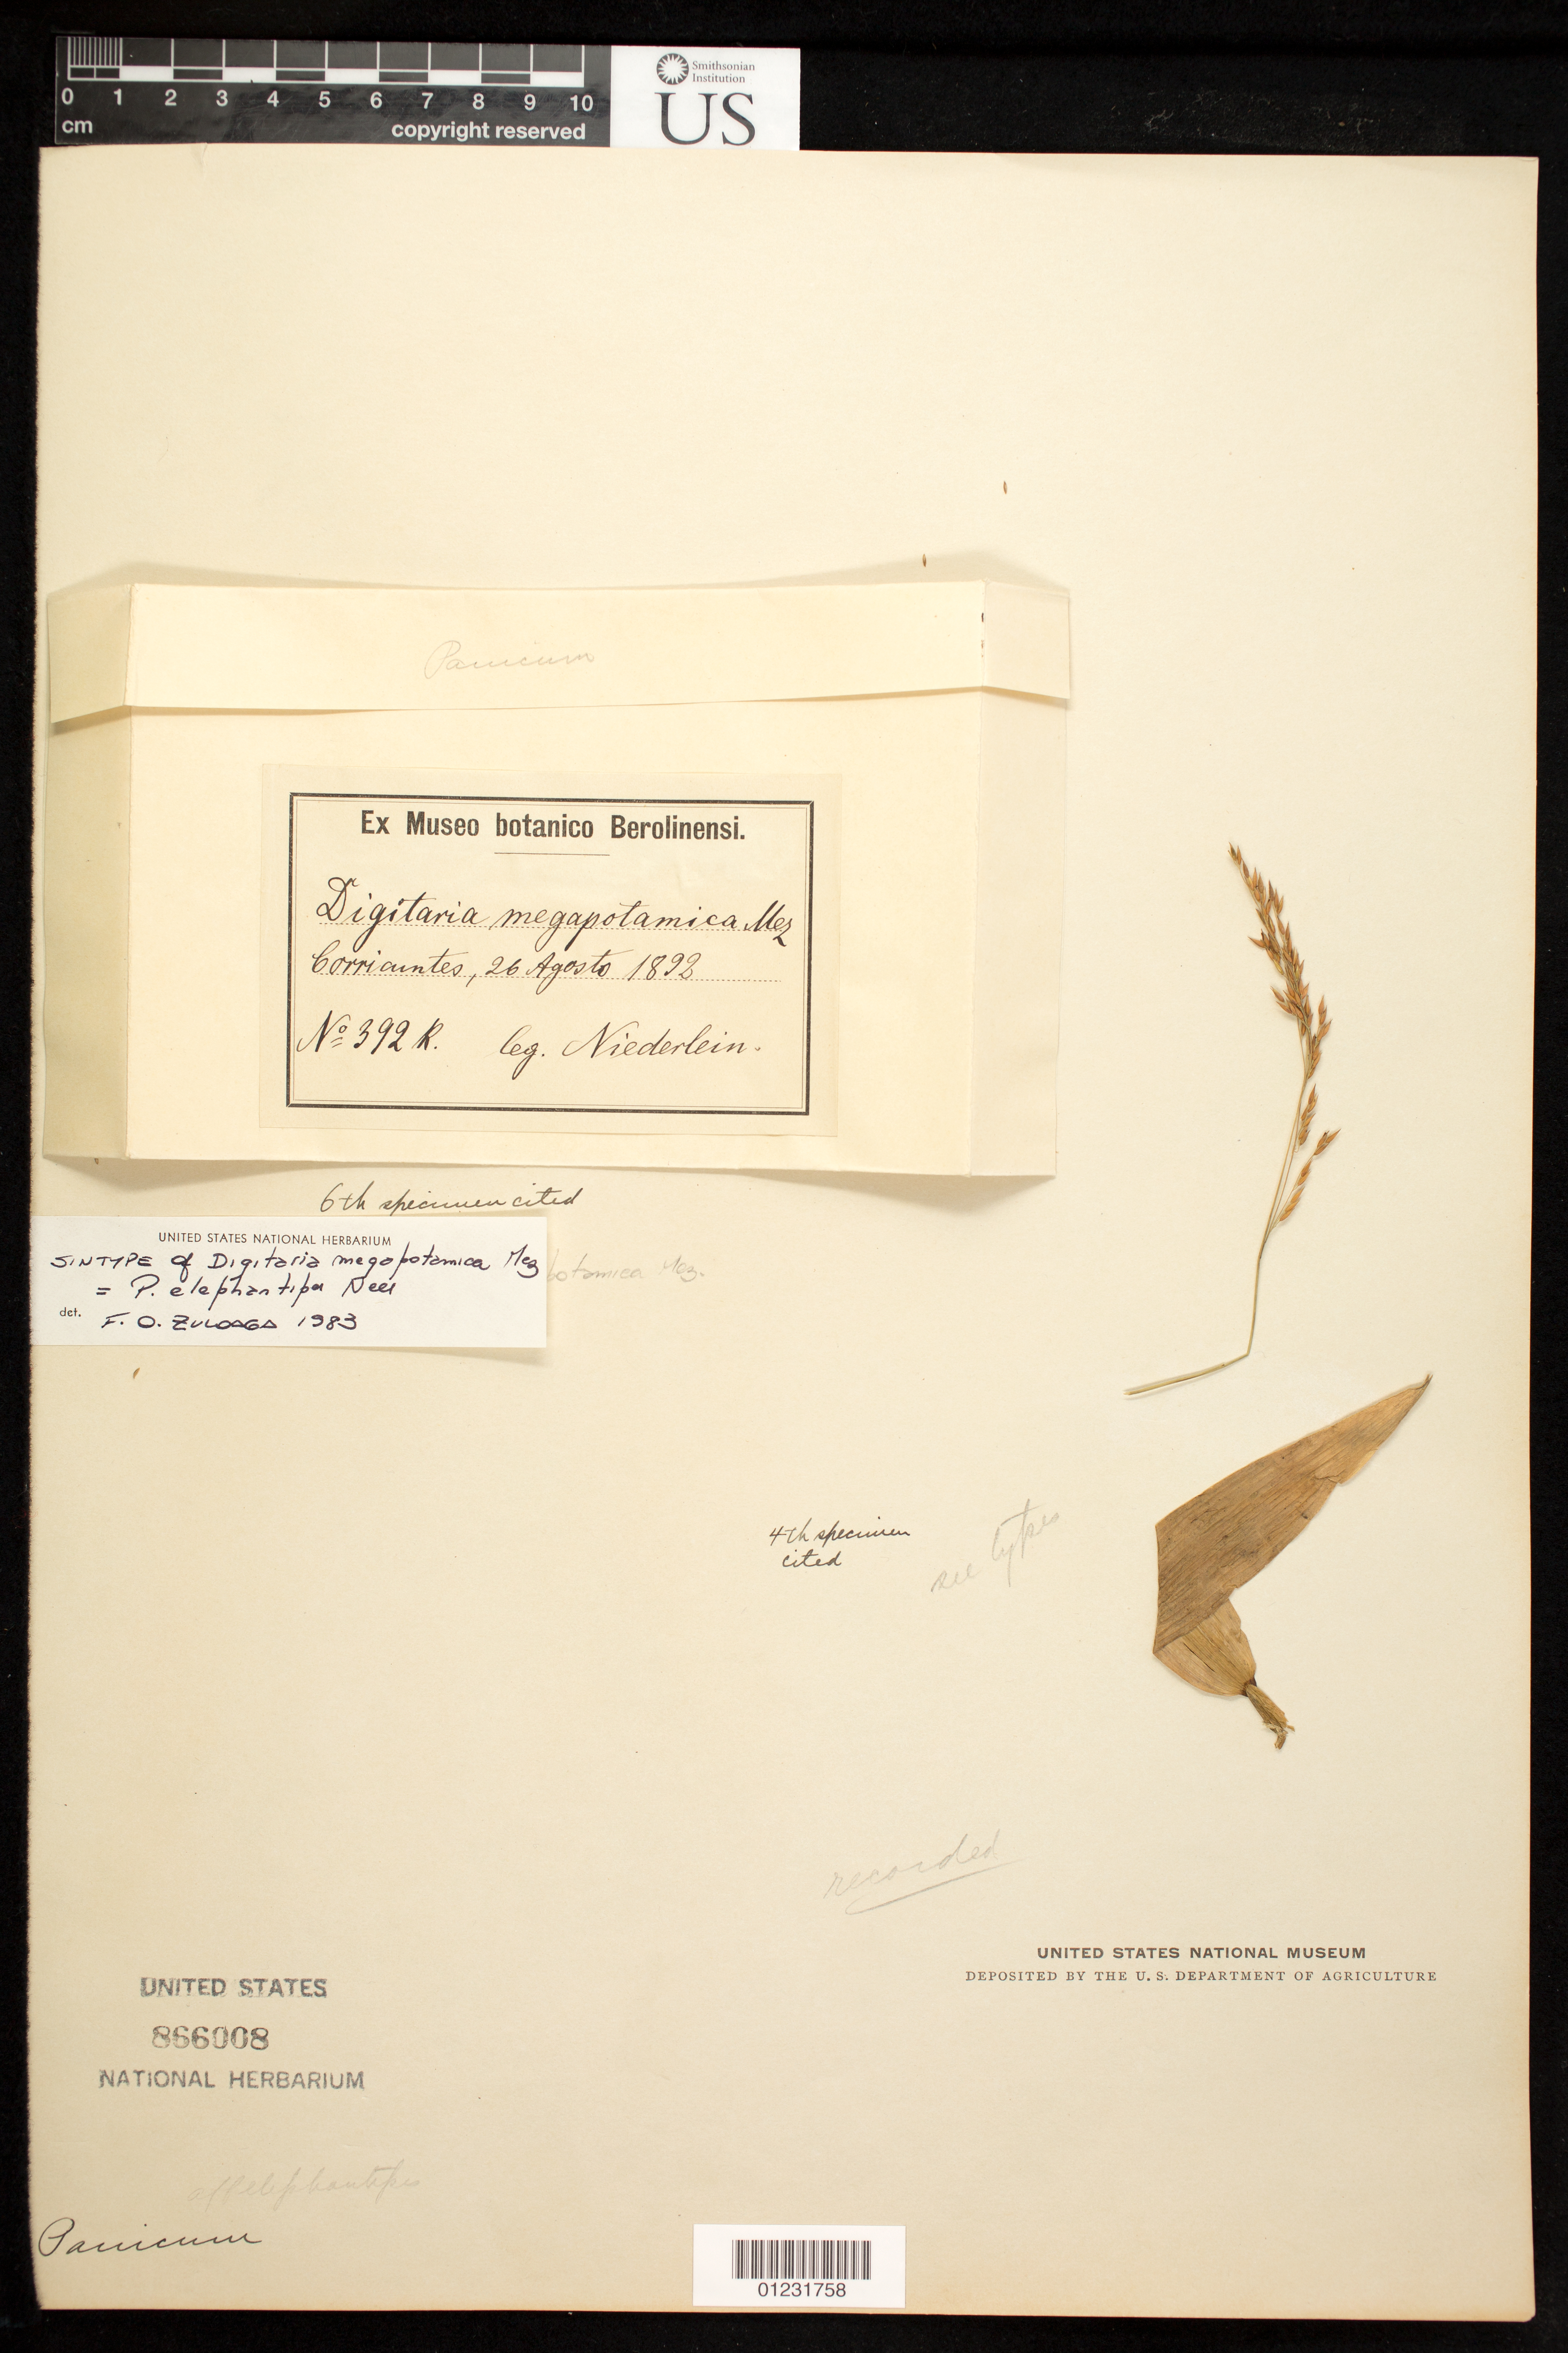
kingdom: Plantae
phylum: Tracheophyta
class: Liliopsida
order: Poales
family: Poaceae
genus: Digitaria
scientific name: Digitaria megapotamica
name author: Mez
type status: Isosyntype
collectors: G. Niederlein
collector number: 392 K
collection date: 1892-08-26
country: Argentina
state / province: Corrientes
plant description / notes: Fragmentary material of type specimen ex Berlin.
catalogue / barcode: US 866008